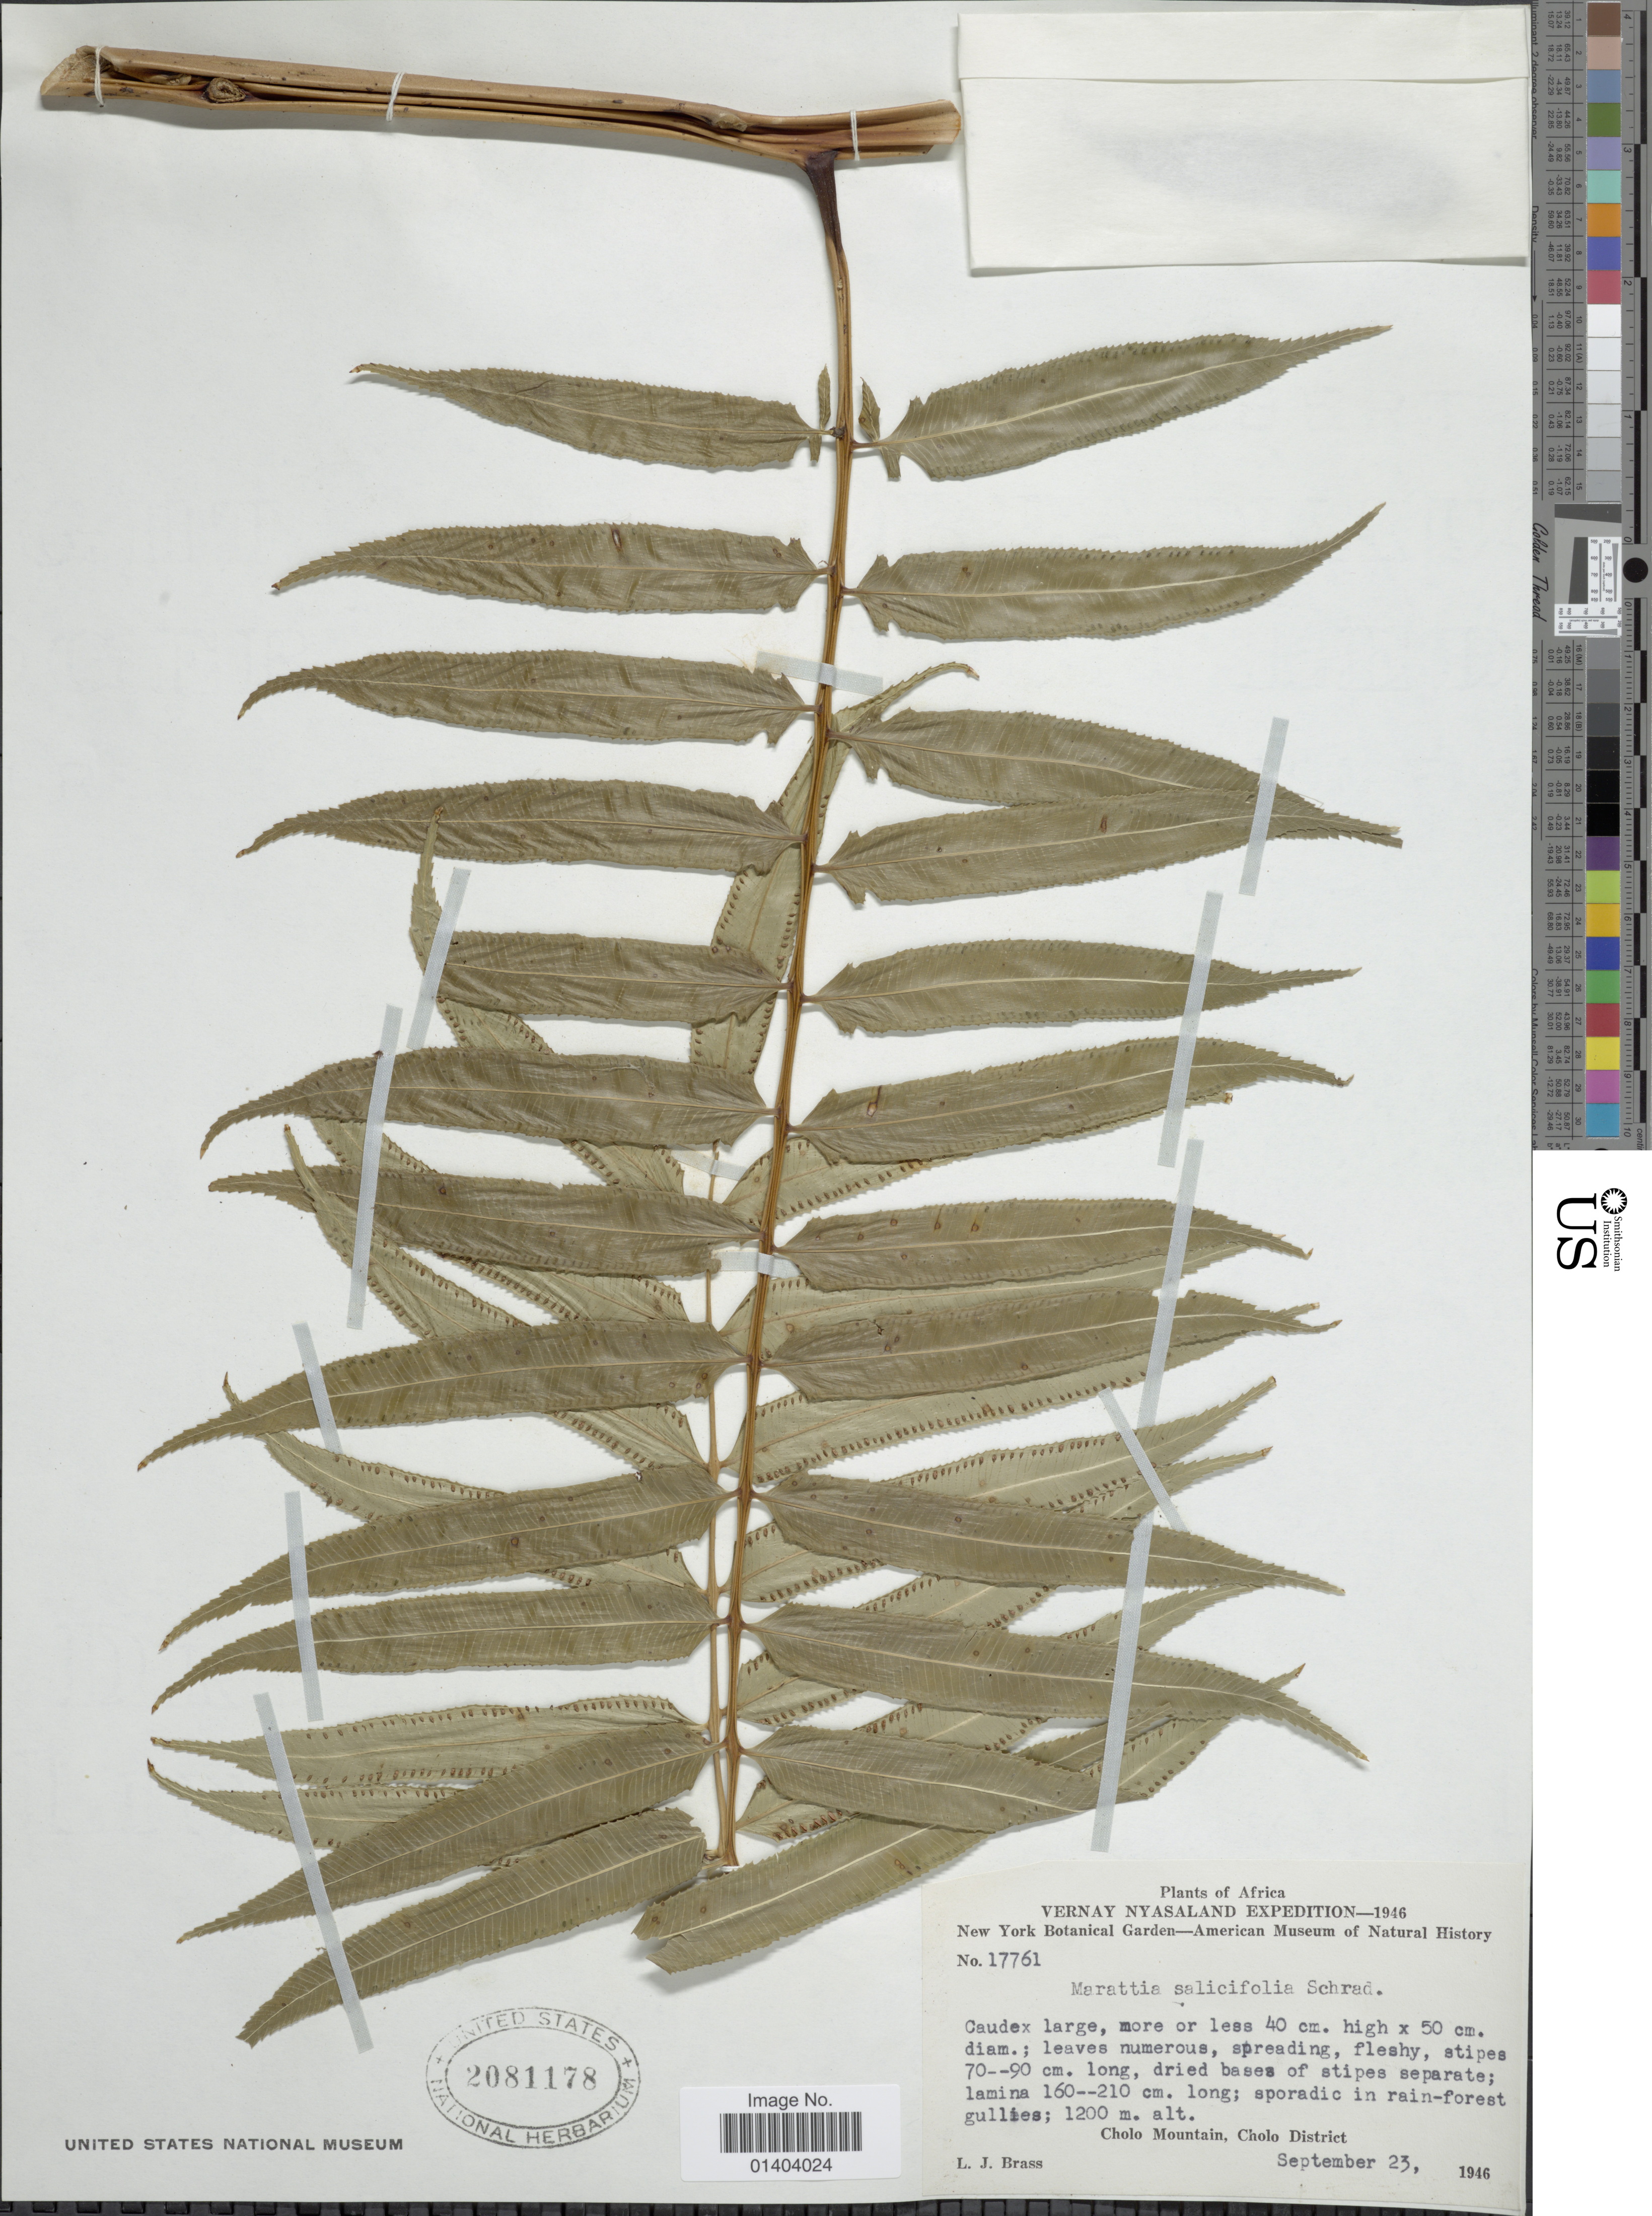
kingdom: Plantae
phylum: Tracheophyta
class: Polypodiopsida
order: Marattiales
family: Marattiaceae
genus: Ptisana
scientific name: Ptisana fraxinea var. salicifolia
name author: (Schrad.) Murdock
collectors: L. J. Brass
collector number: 17761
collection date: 1946-09-23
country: Malawi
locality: Africa, Cholo Mountain, Cholo District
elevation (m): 1200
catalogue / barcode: US 2081178